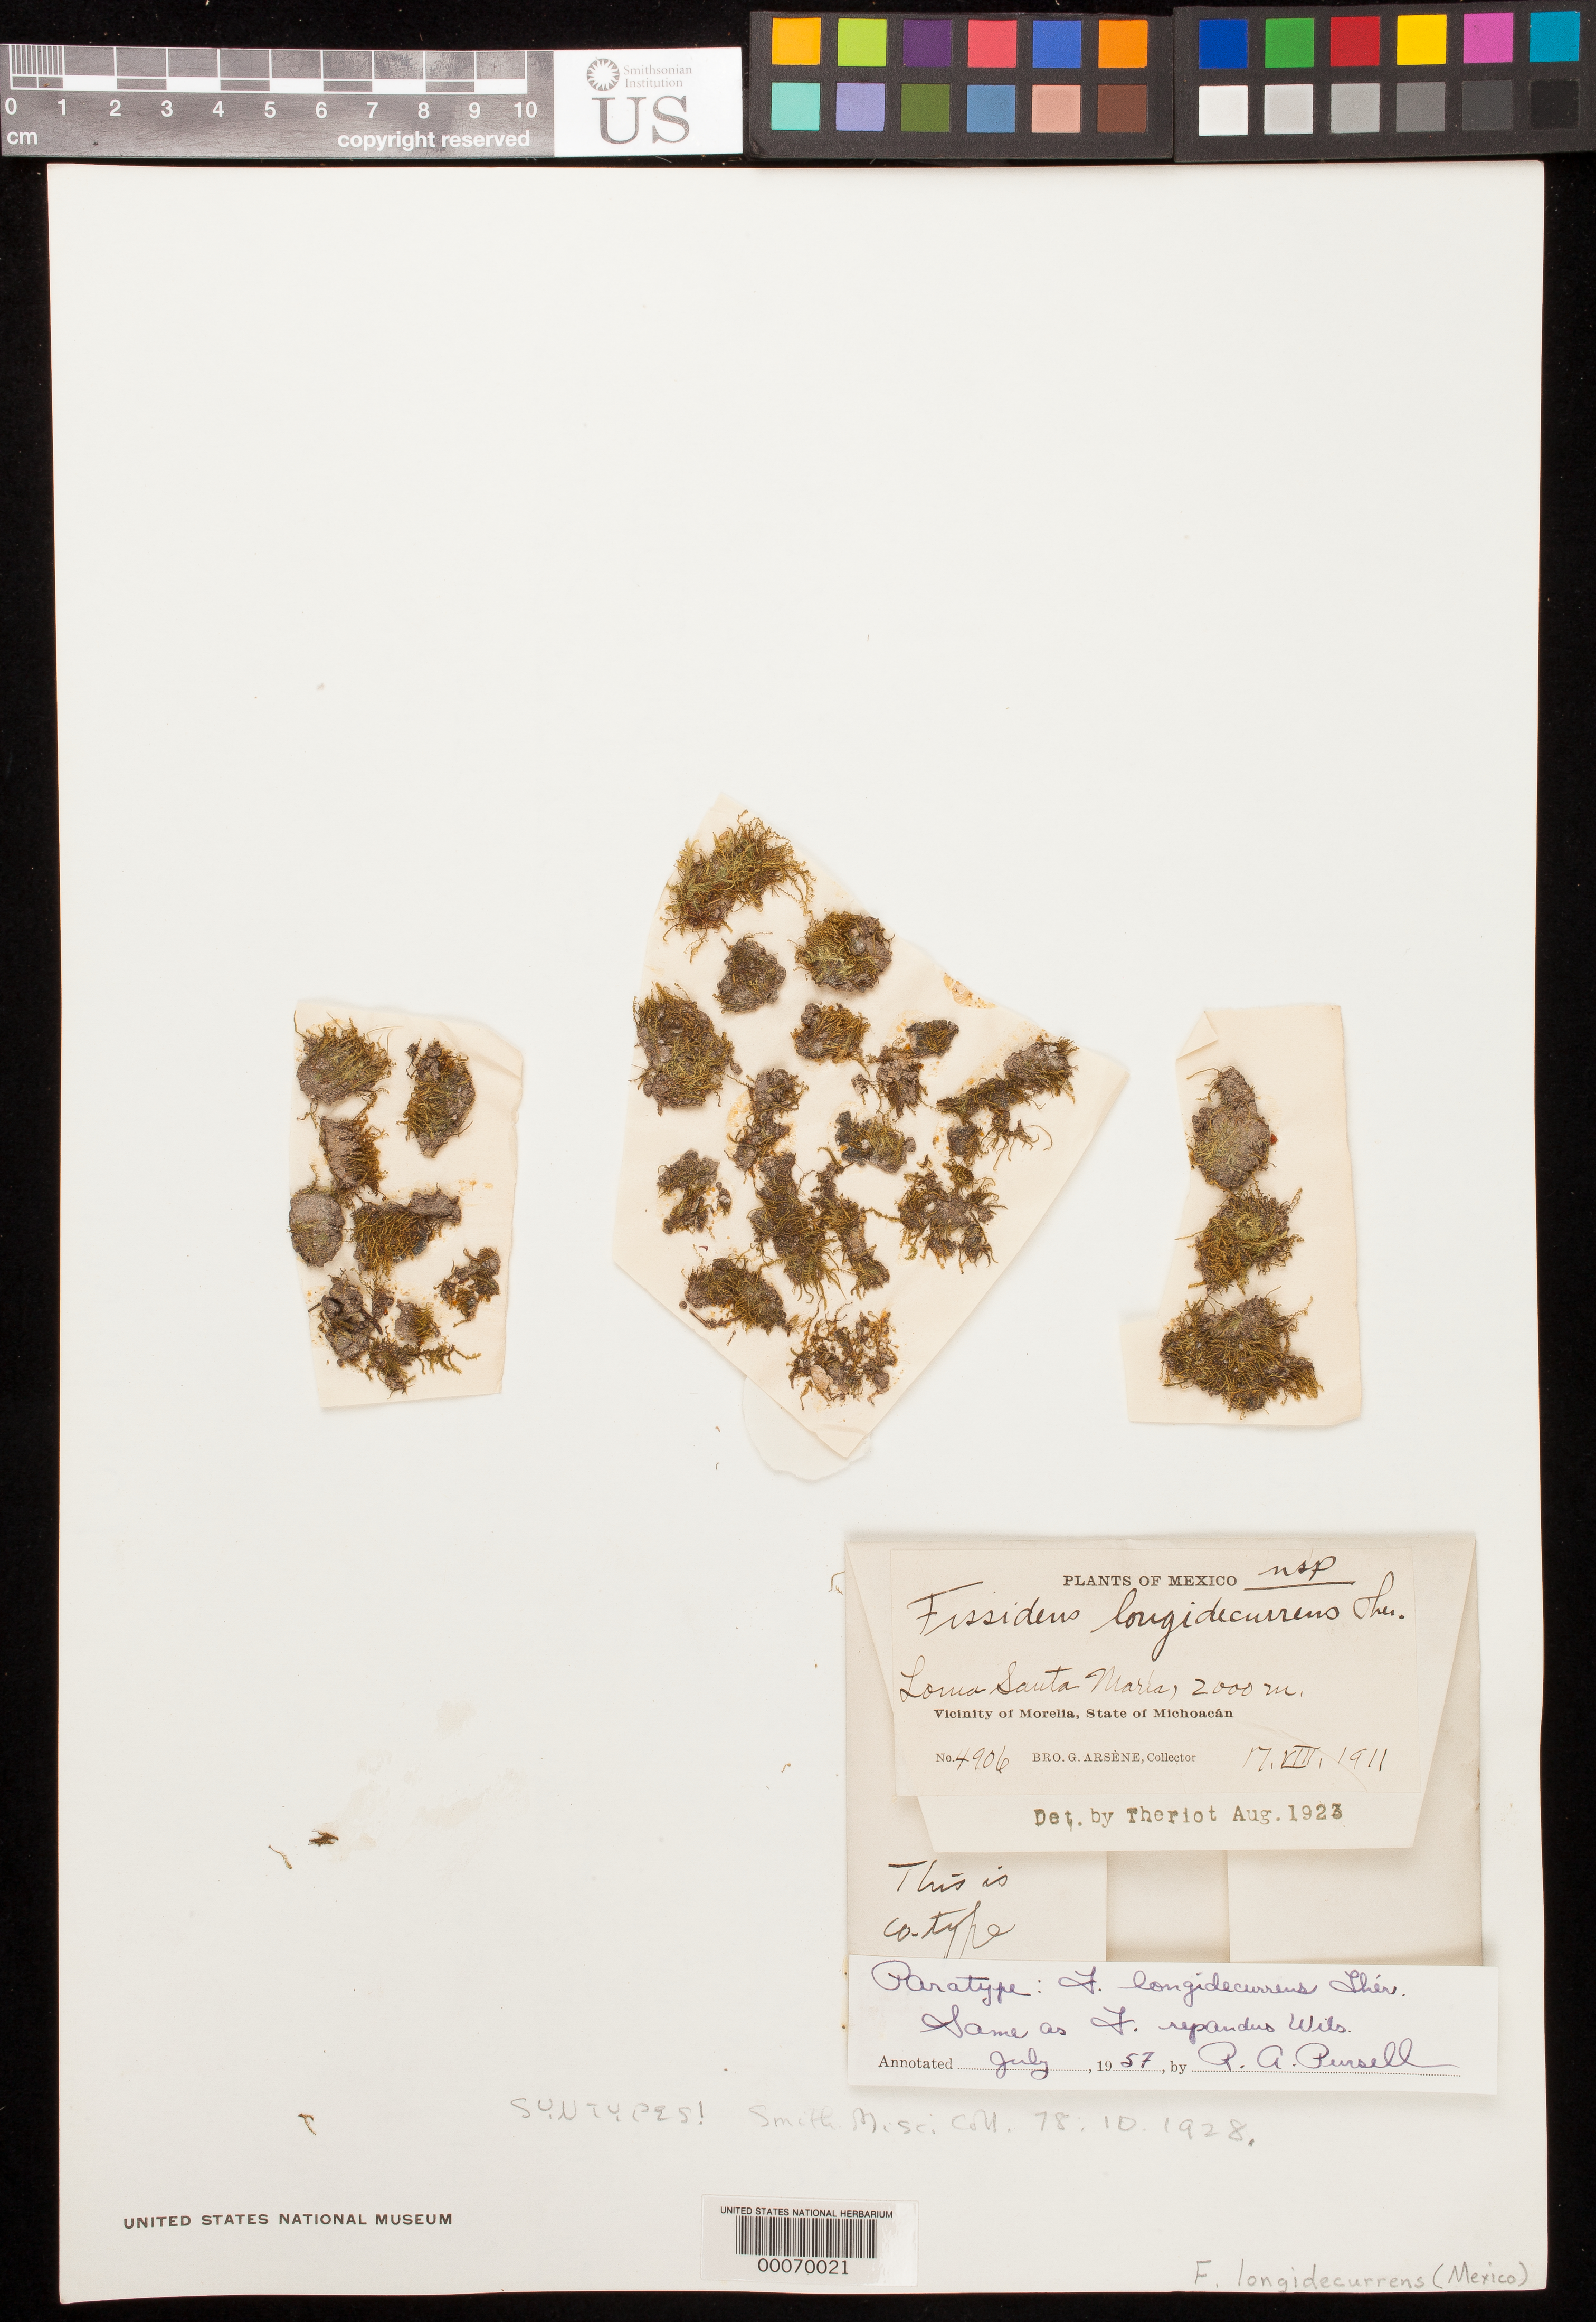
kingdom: Plantae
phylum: Bryophyta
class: Bryopsida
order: Dicranales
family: Fissidentaceae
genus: Fissidens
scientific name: Fissidens longidecurrens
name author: Thér.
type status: Syntype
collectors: Bro. G. Arsène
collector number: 4906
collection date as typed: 17 Aug 1911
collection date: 1911-08-17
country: Mexico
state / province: Michoacán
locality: Vicinity of Morelia.